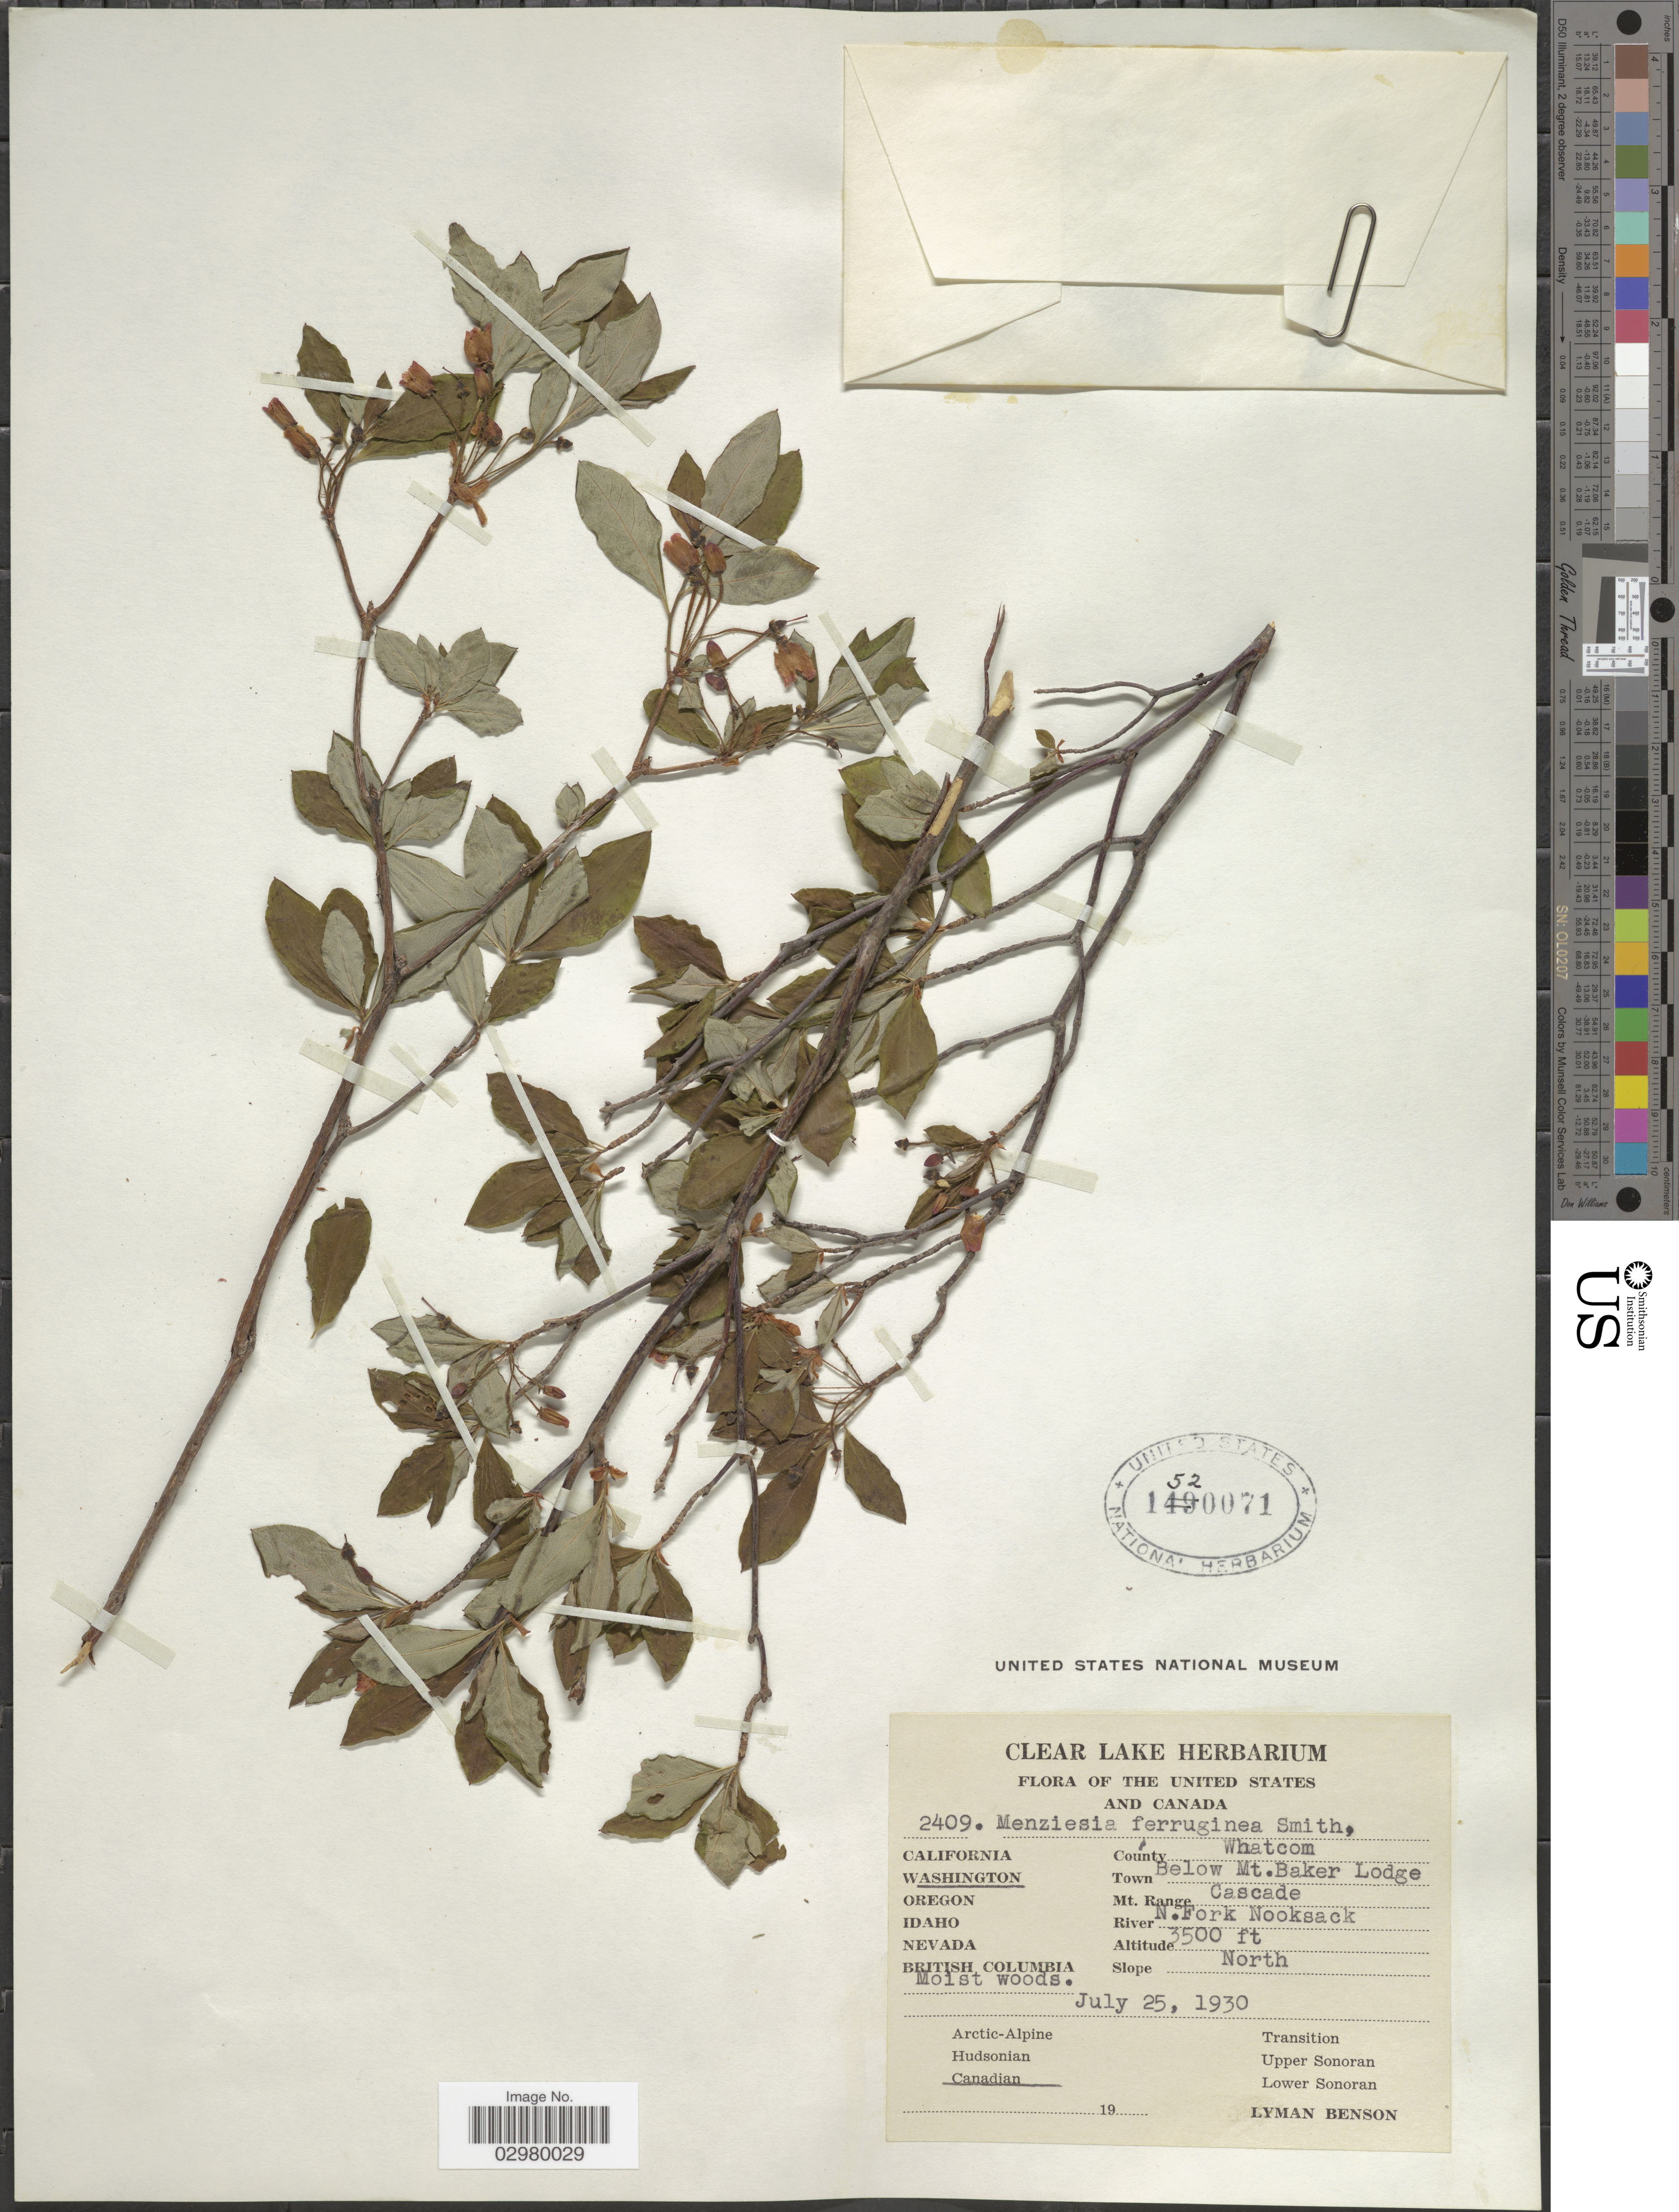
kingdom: Plantae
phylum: Tracheophyta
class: Magnoliopsida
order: Ericales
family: Ericaceae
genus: Menziesia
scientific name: Menziesia ferruginea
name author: Sm.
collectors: L. D. Benson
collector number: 2409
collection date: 1930-07-25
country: United States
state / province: Washington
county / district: Whatcom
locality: County Whatcom, Town Below Mt. Baker Lodge, Mt. Range Cascade, River N. Fork Nooksack, Slope North.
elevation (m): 1067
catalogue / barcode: US 1520071